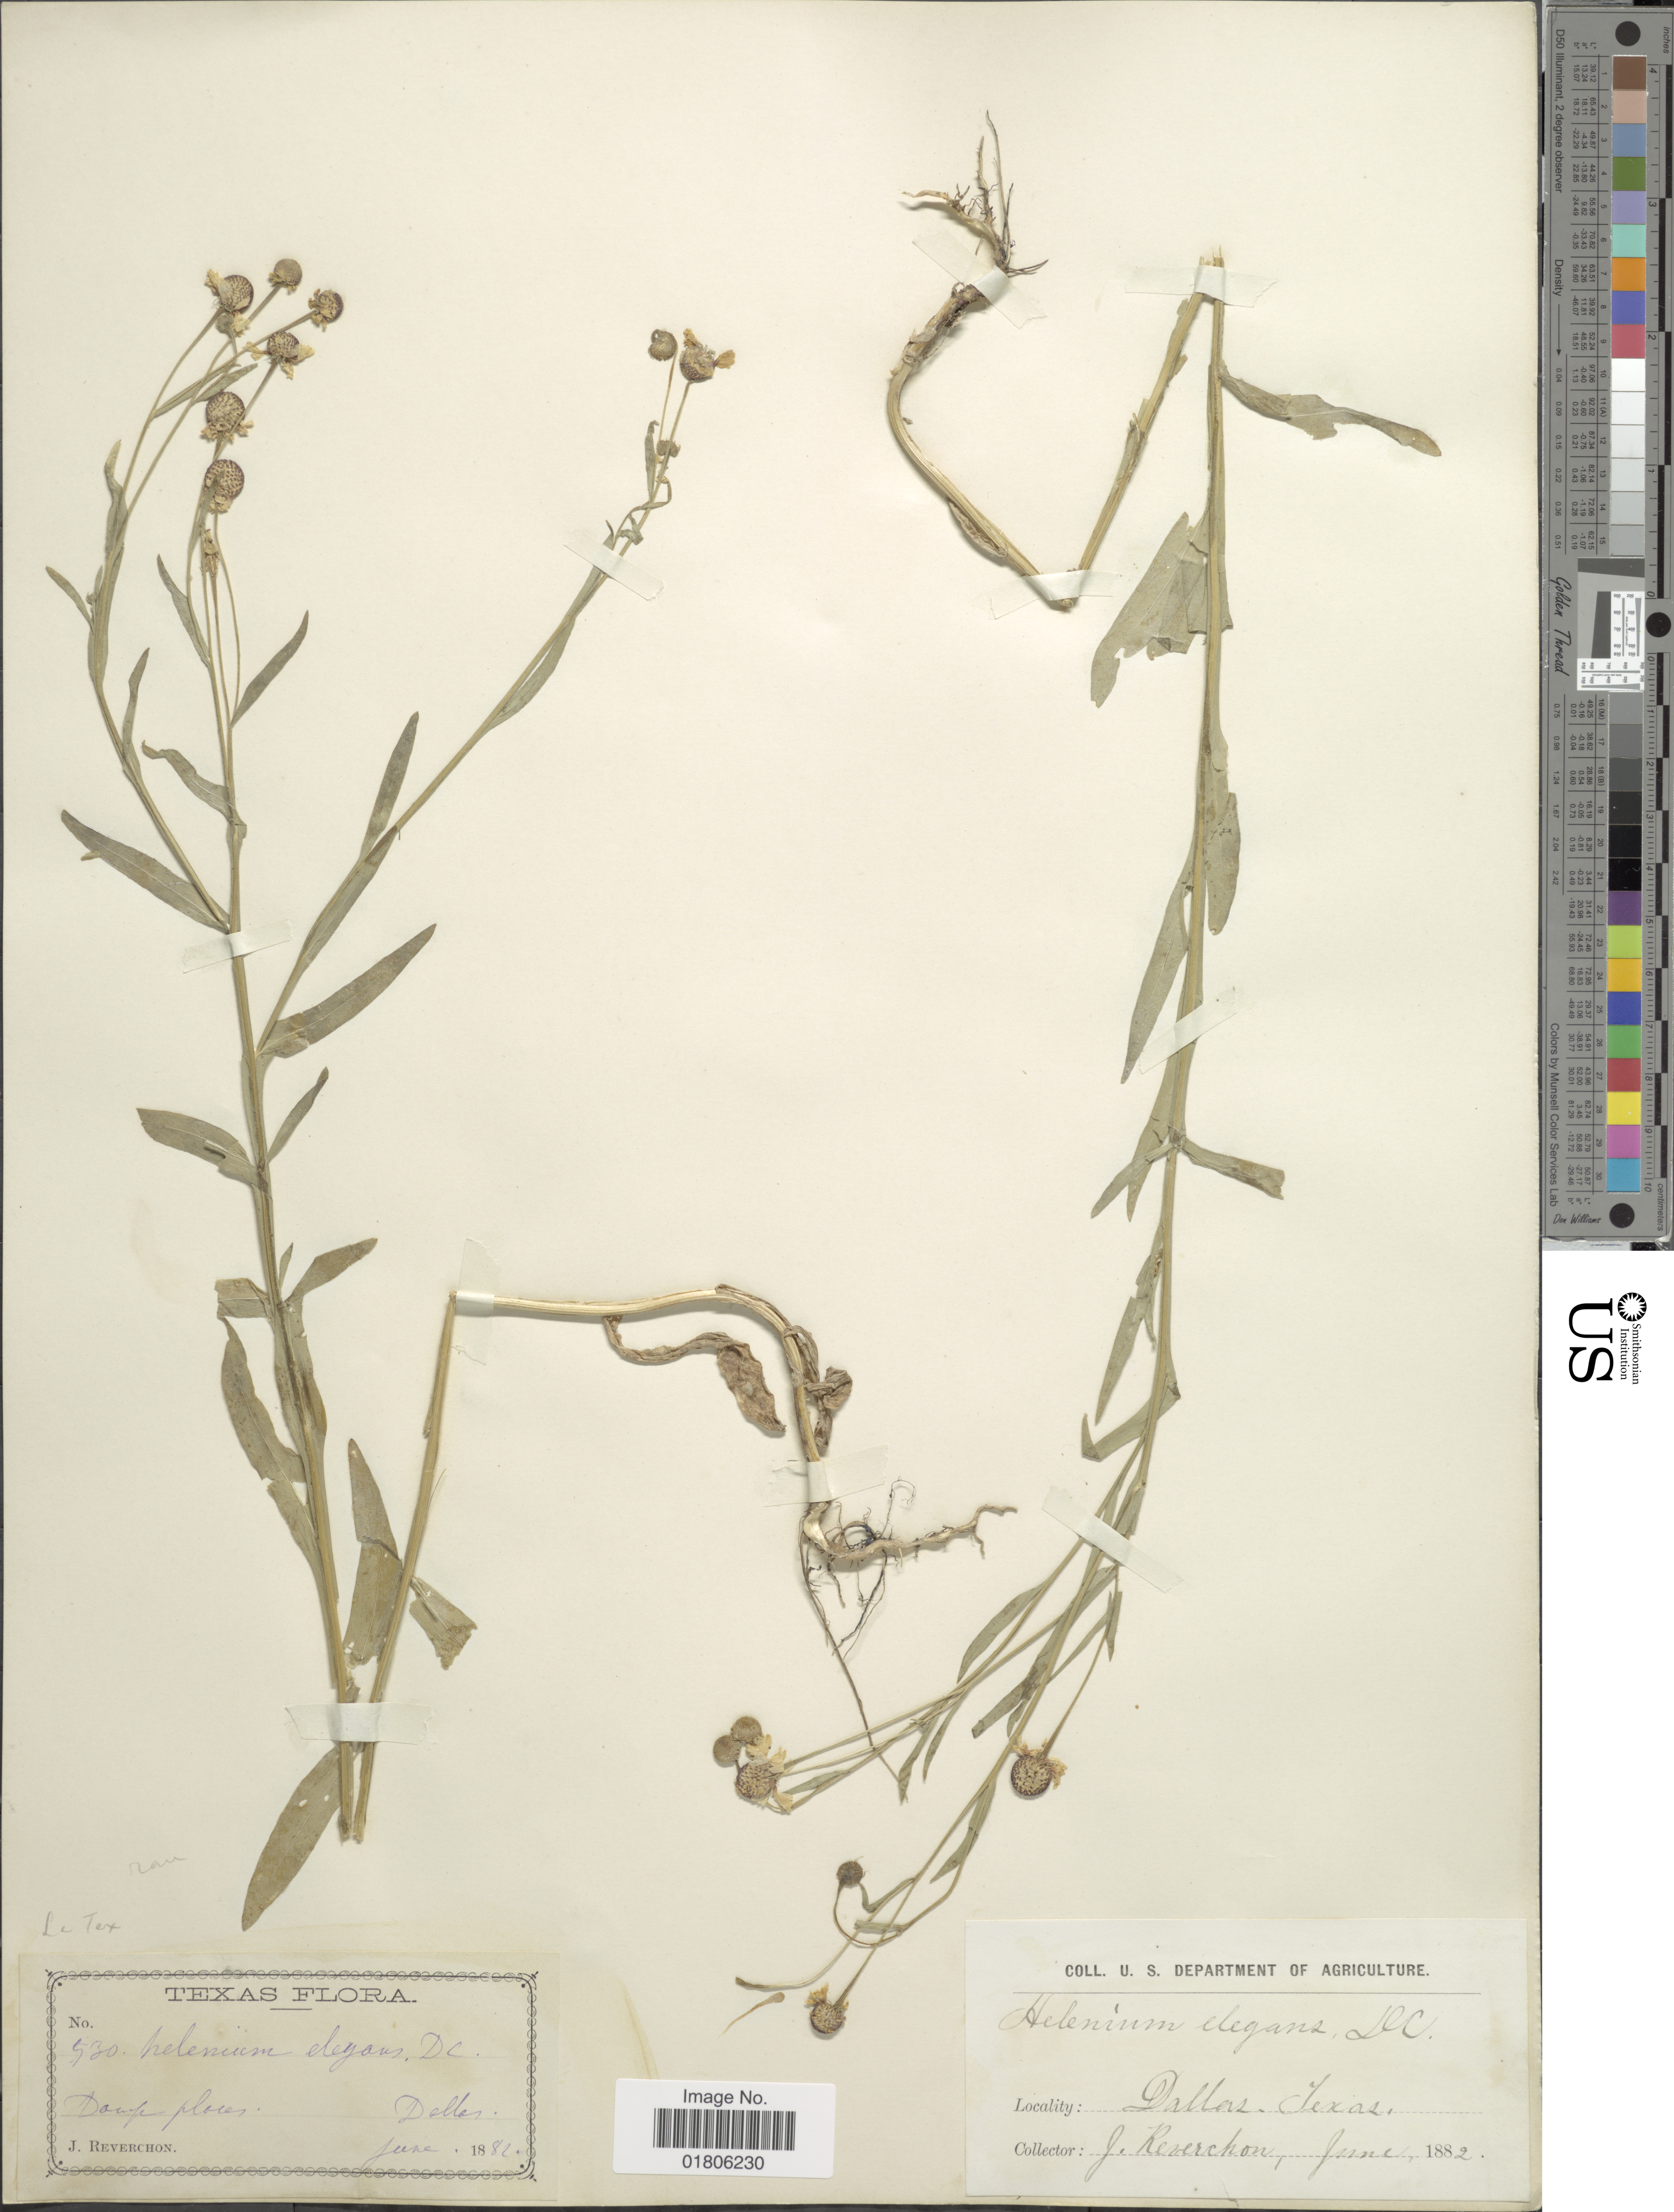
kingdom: Plantae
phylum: Tracheophyta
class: Magnoliopsida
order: Asterales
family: Asteraceae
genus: Helenium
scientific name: Helenium elegans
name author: DC.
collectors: J. Reverchon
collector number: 930*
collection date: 1882-06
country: United States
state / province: Texas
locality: Dallas